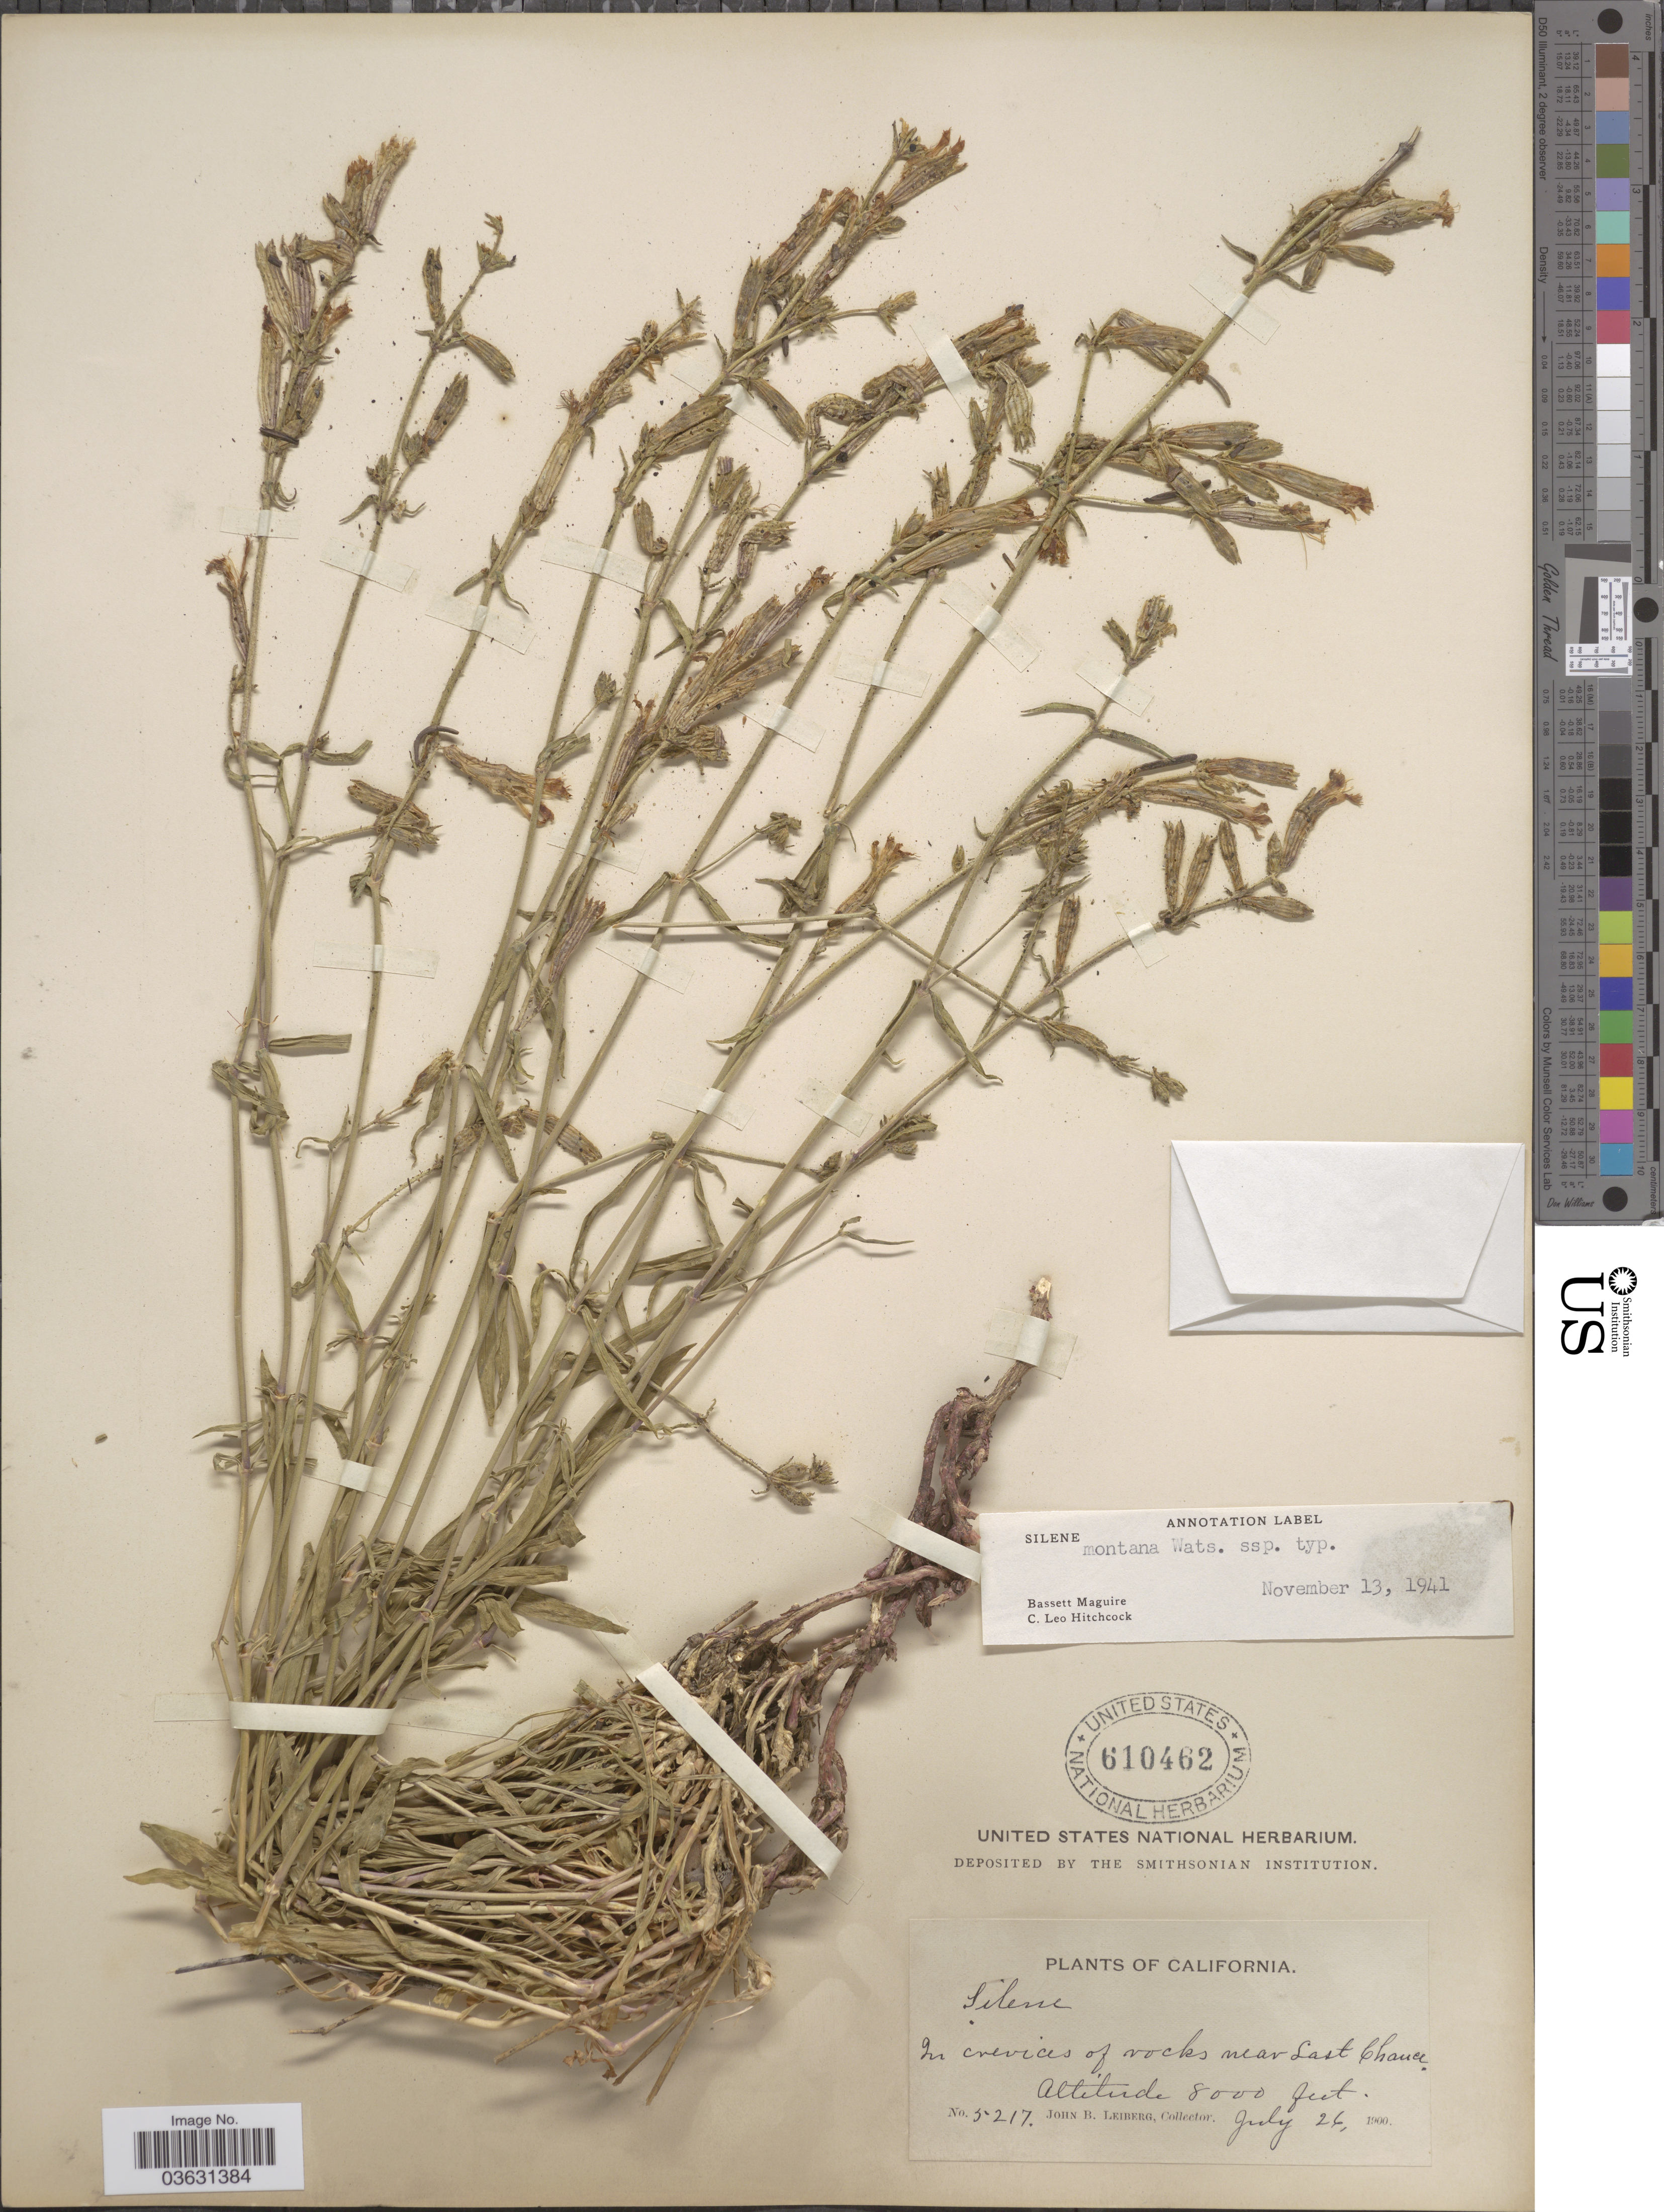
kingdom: Plantae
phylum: Tracheophyta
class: Magnoliopsida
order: Caryophyllales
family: Caryophyllaceae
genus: Silene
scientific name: Silene montana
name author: Arrond.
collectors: J. B. Leiberg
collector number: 5217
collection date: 1900-07-26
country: United States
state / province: California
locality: Near Last Chance.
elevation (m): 2438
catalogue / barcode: US 610462